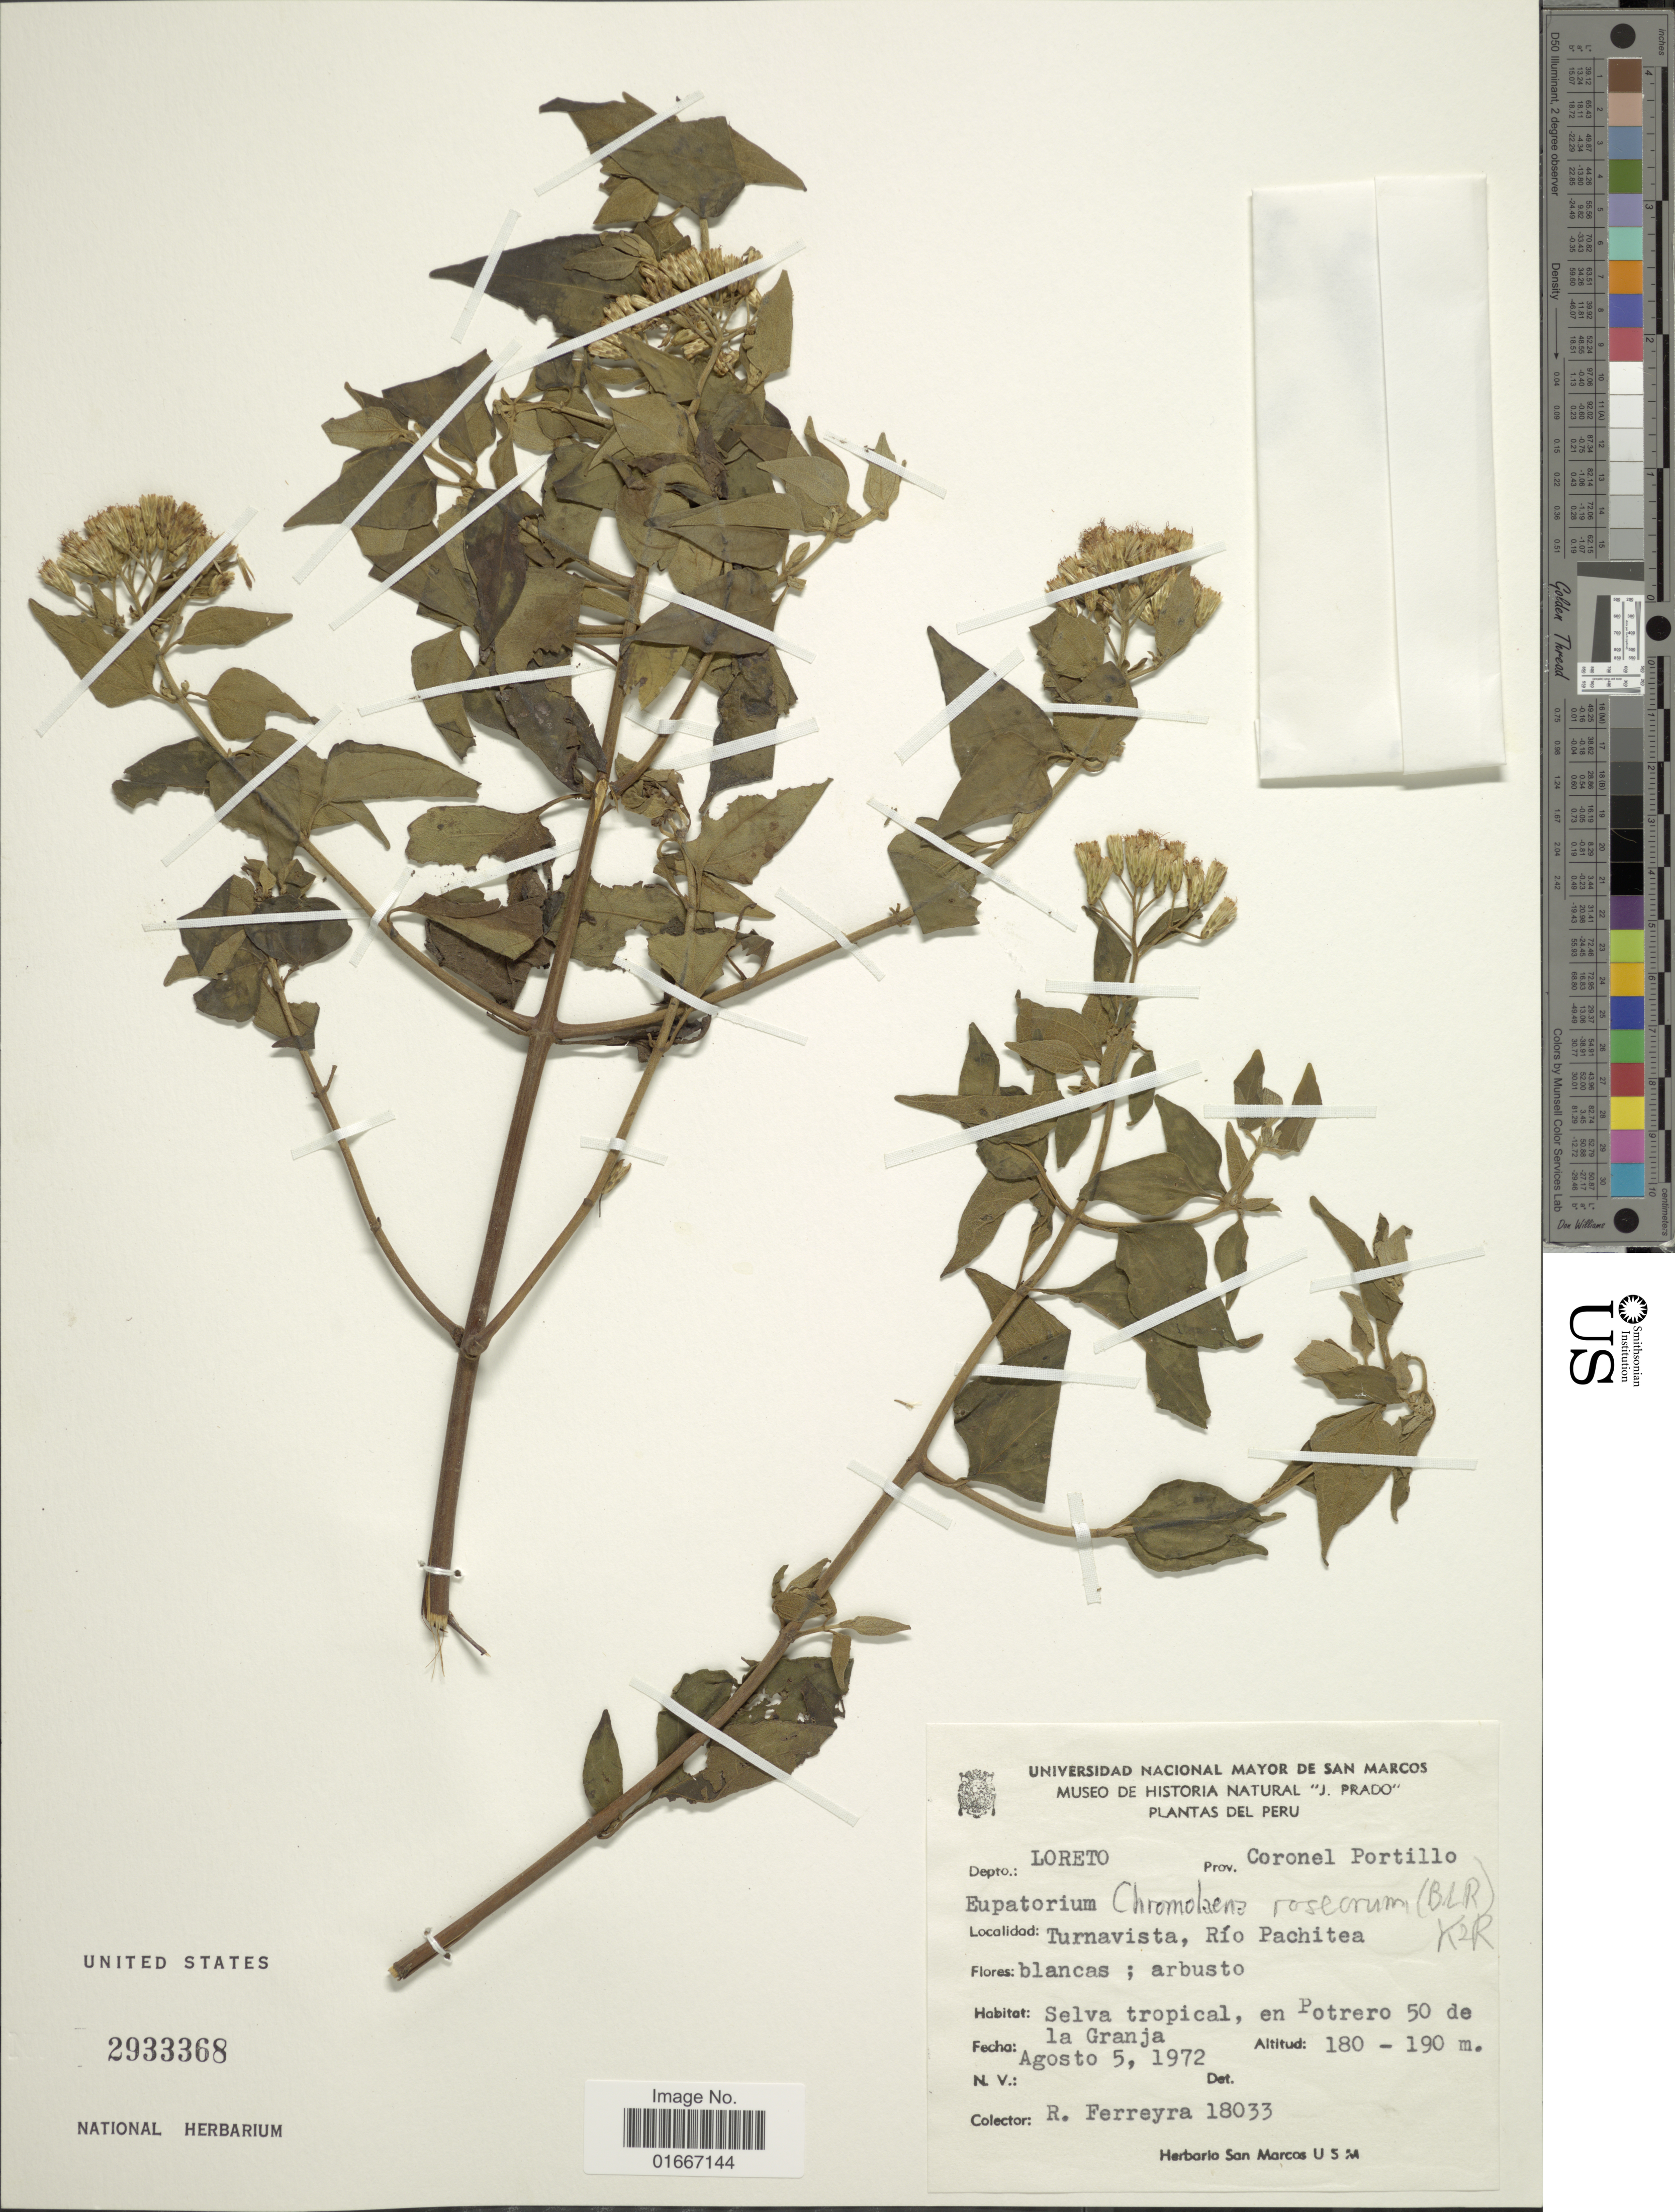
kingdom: Plantae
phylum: Tracheophyta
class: Magnoliopsida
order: Asterales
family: Asteraceae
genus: Chromolaena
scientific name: Chromolaena roseorum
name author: (B.L. Rob.) R.M. King & H. Rob.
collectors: R. A. Ferreyra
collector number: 18033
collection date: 1972-08-05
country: Peru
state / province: Loreto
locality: Peru. Depto.: Loreto. Prov. Coronel Portillo. Turnavista, Rio Pachitea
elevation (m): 180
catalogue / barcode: US 2933368